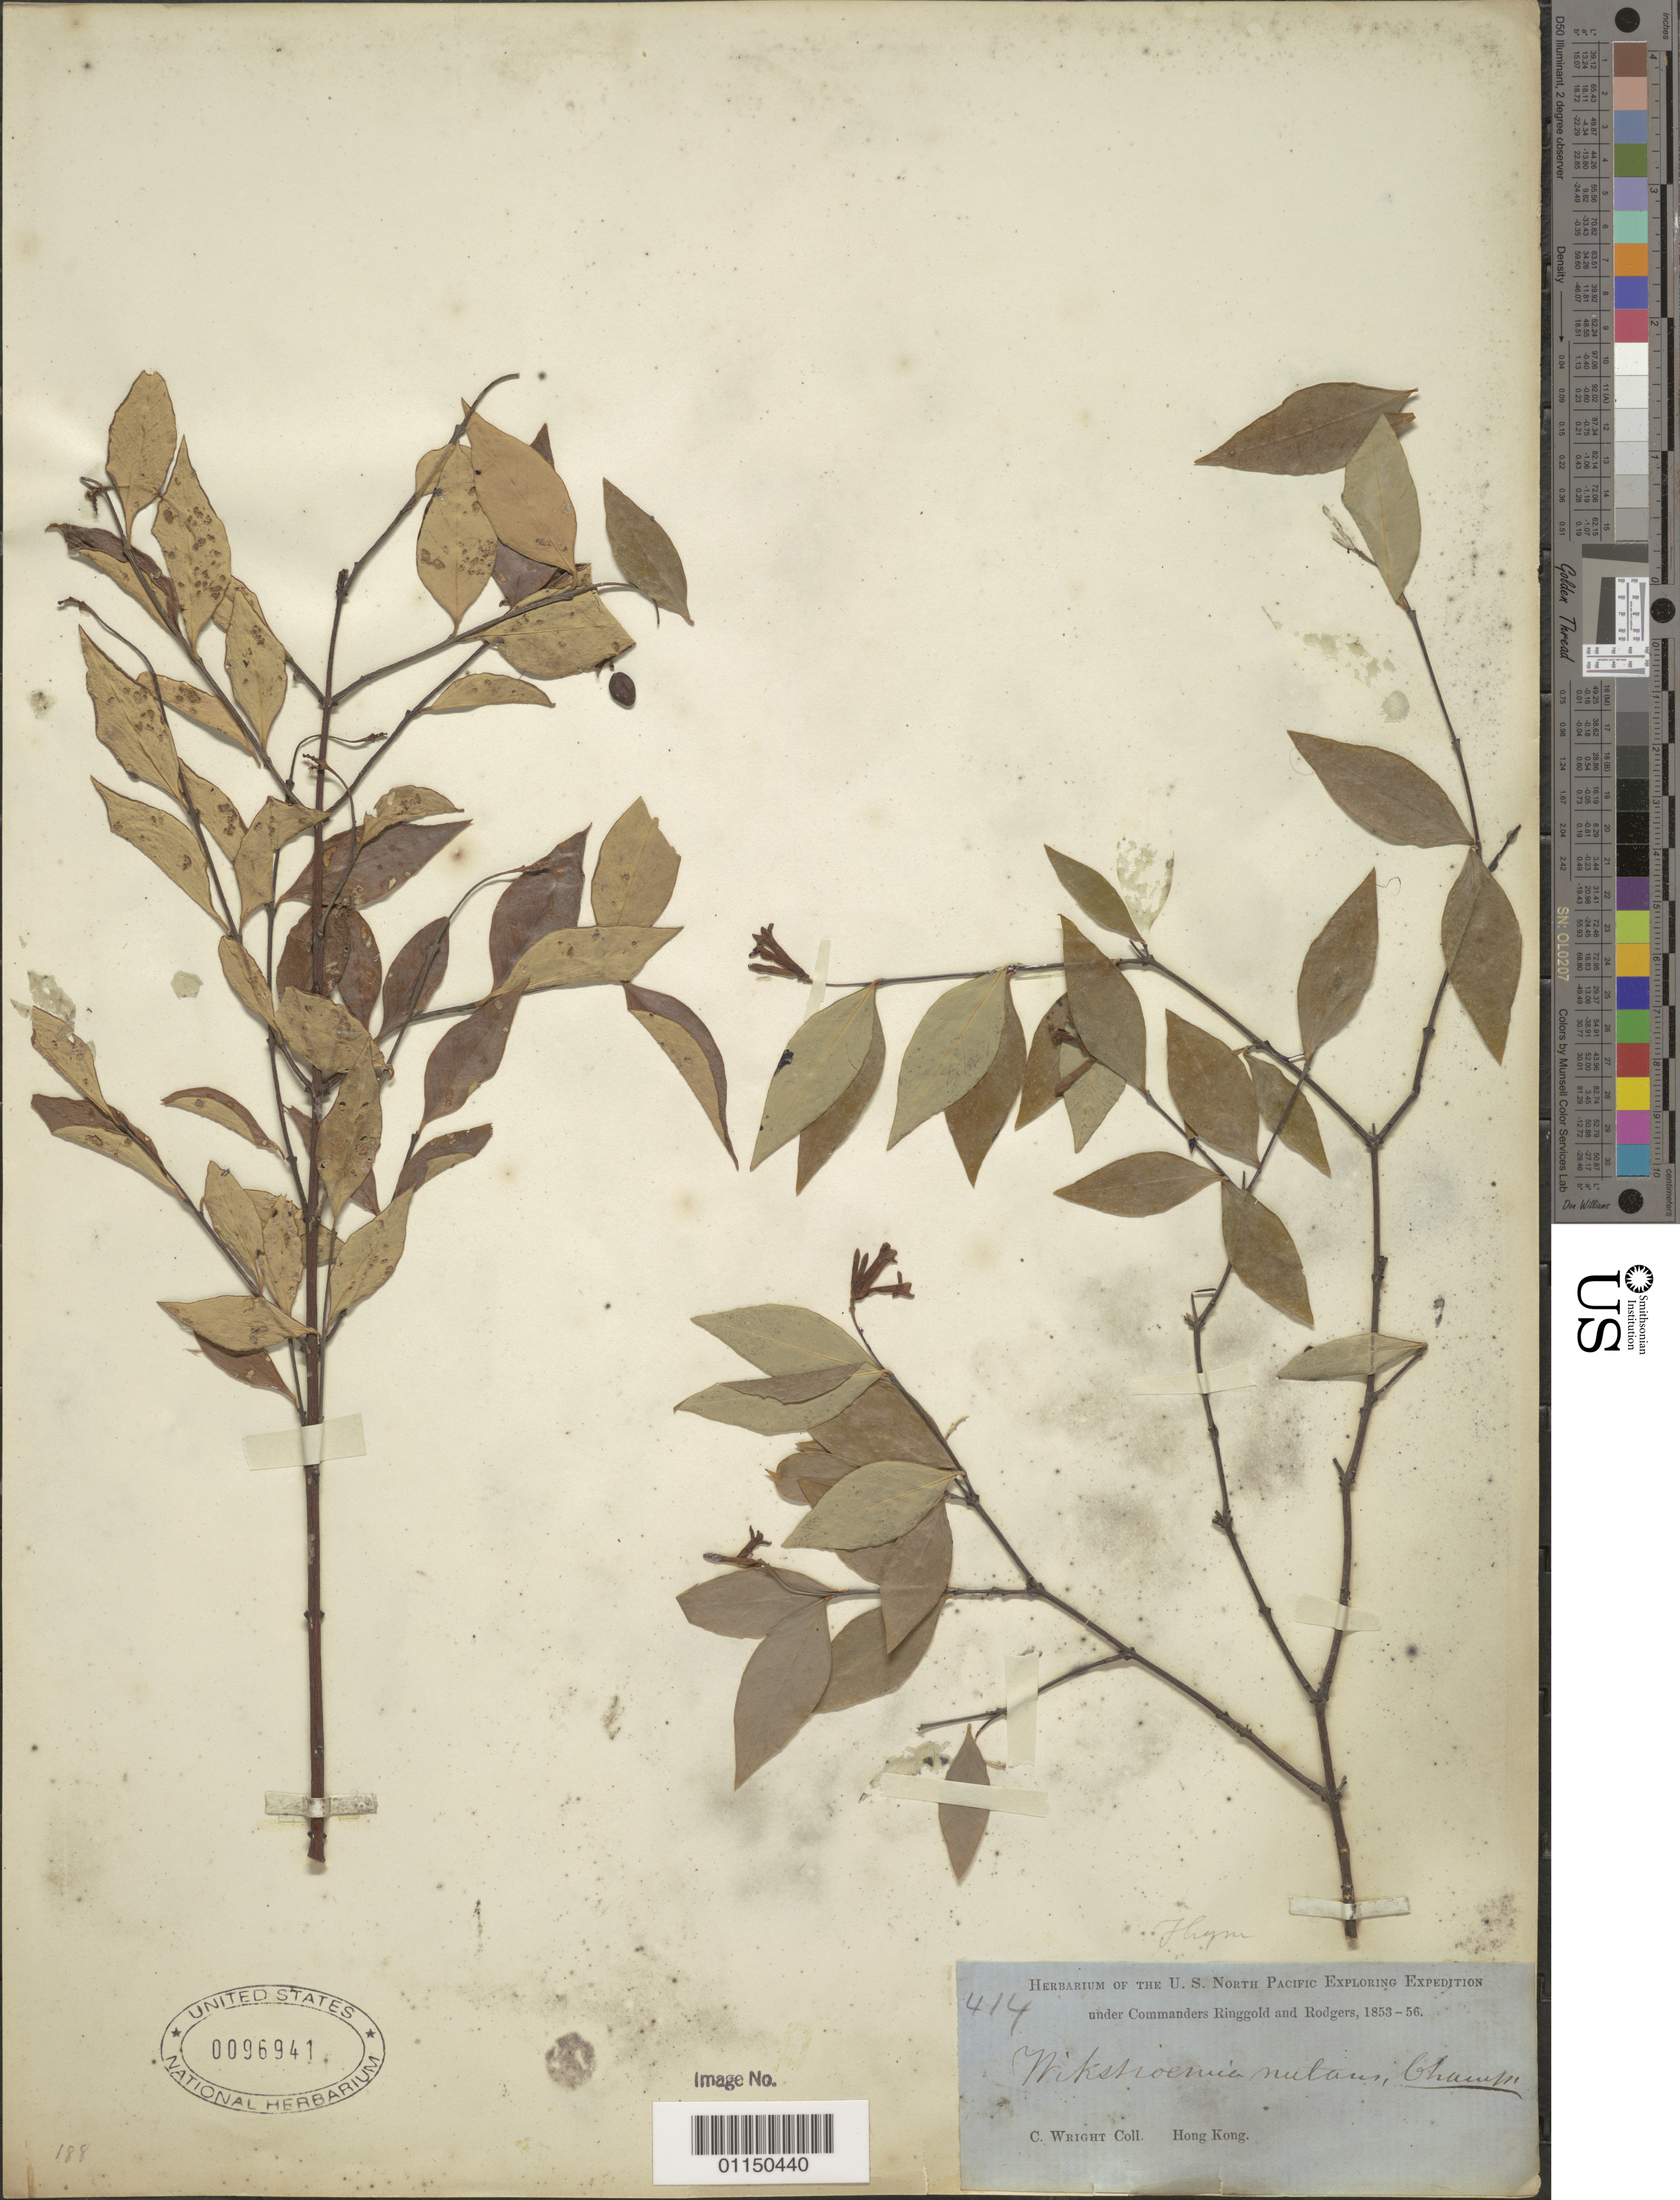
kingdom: Plantae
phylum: Tracheophyta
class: Magnoliopsida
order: Malvales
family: Thymelaeaceae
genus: Wikstroemia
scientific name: Wikstroemia nutans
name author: Champ. ex Benth.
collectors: C. Wright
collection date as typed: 1853 to -- -- 1856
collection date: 1853/1856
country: China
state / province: Hong Kong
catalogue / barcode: US 96941